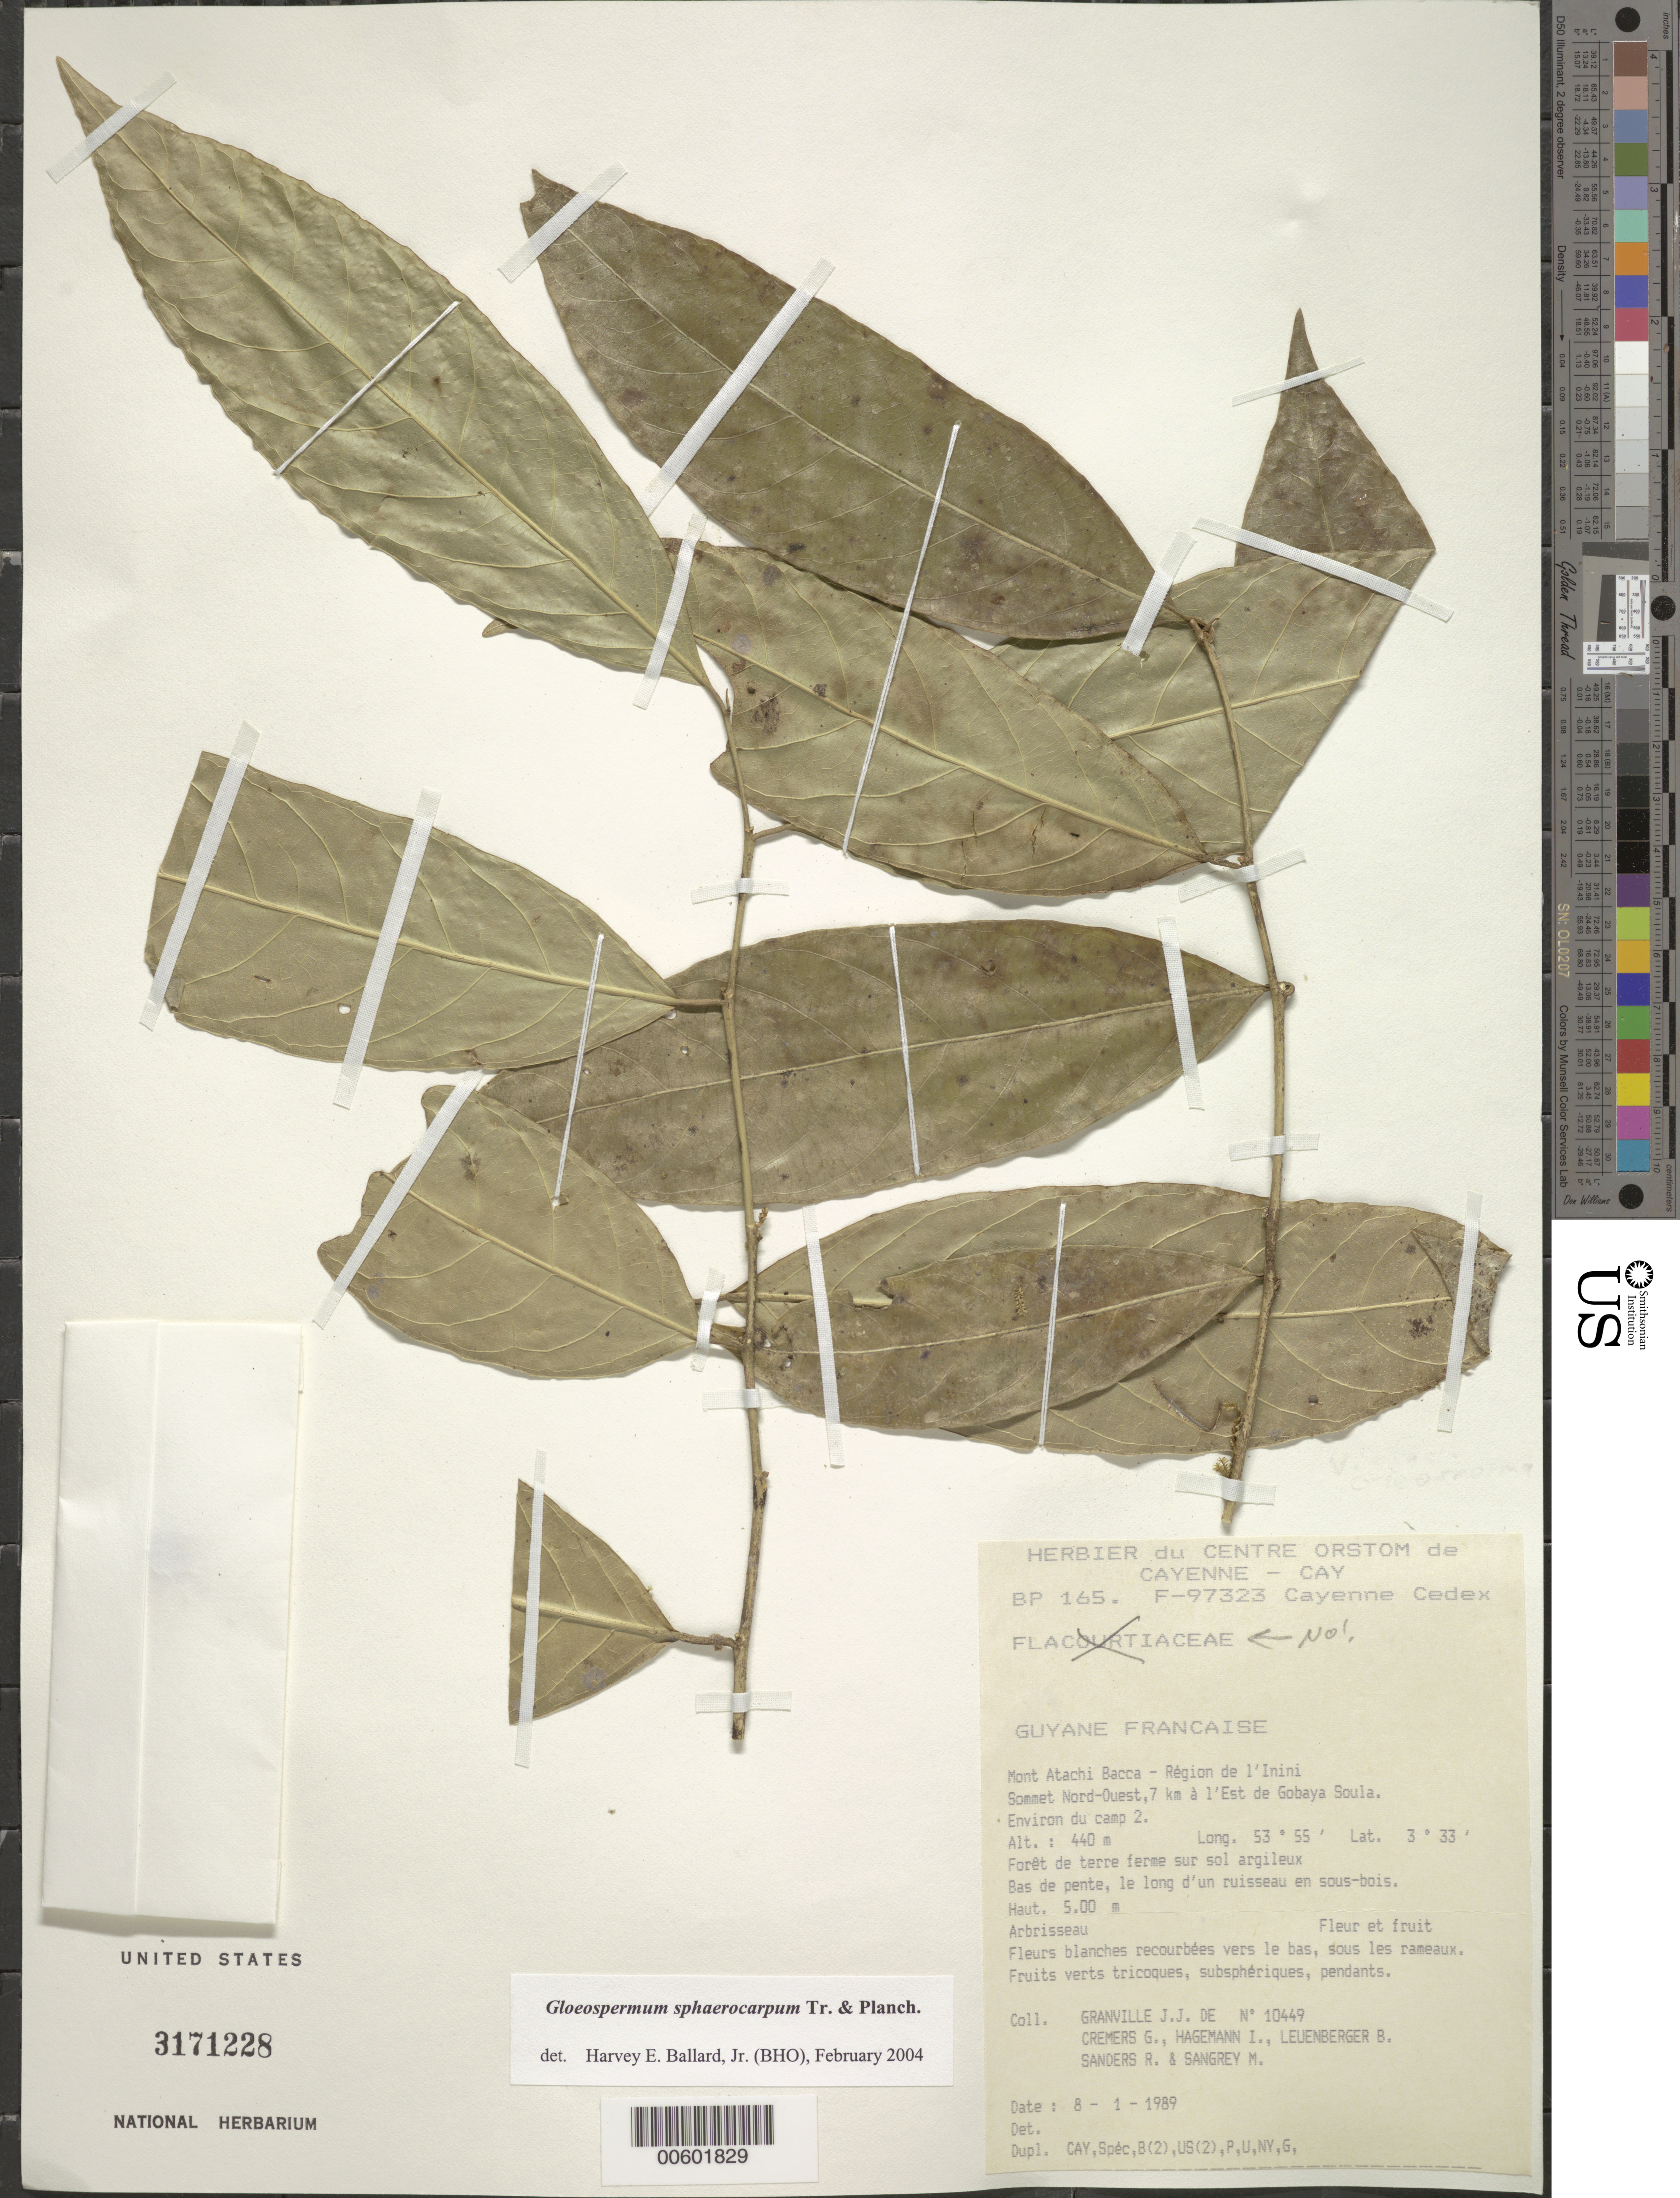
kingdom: Plantae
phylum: Tracheophyta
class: Magnoliopsida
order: Malpighiales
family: Violaceae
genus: Gloeospermum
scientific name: Gloeospermum sphaerocarpum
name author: Triana & Planch.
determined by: Ballard, Harvey E.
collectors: J.-J. de Granville, G. Cremers, J. Hagemann, B. E. Leuenberger & M. S. Sangrey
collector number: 10449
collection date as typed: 8-Jan-89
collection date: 1989-01-08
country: French Guiana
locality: Mont Atachi Bacca, région de l'Inini, 7 km E de Gobaya Soula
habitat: Forêt de terre ferme sur sol argileux. Bas de pente, le long d'un ruisseau en sous-bois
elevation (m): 440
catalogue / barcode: US 3171228